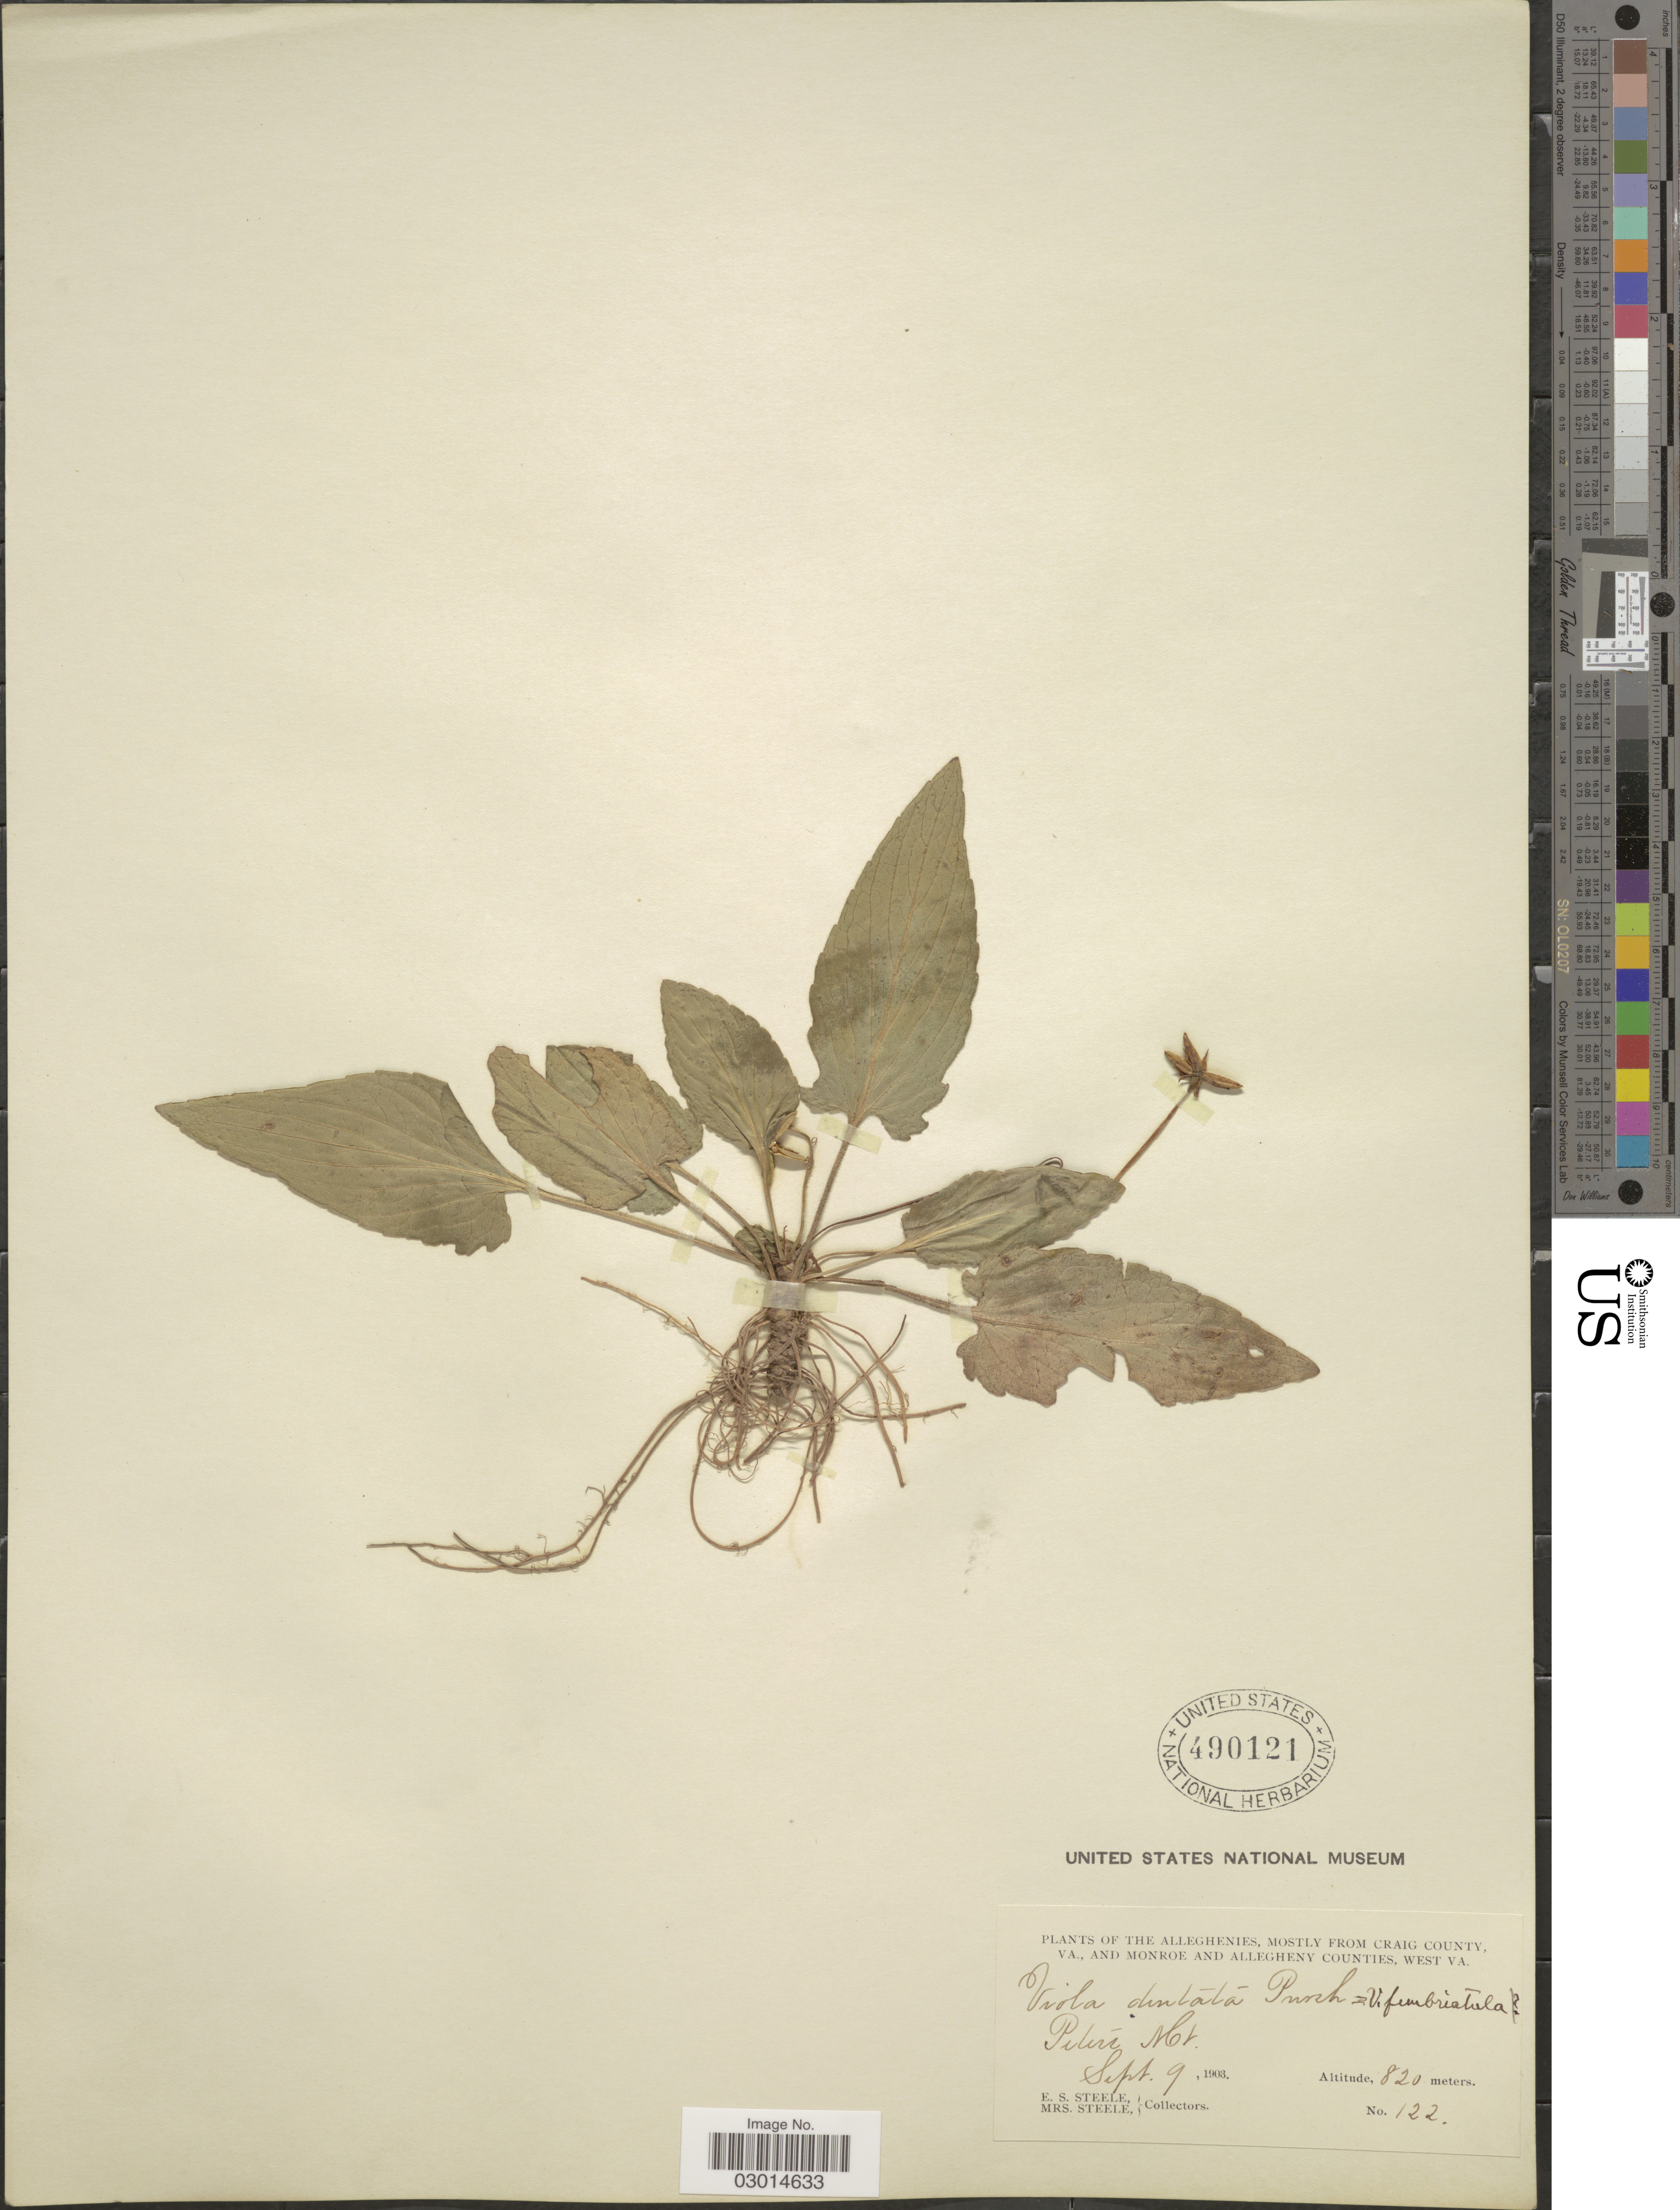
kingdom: Plantae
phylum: Tracheophyta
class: Magnoliopsida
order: Malpighiales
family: Violaceae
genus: Viola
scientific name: Viola dentata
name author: Pursh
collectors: E. Steele & Mrs. E. S. Steele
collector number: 122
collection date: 1903-09-09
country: United States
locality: The Alleghenies, mostly from Craig County, VA., and Monroe and Allegheny Counties, West VA. Peter's Mt.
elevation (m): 820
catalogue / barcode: US 490121